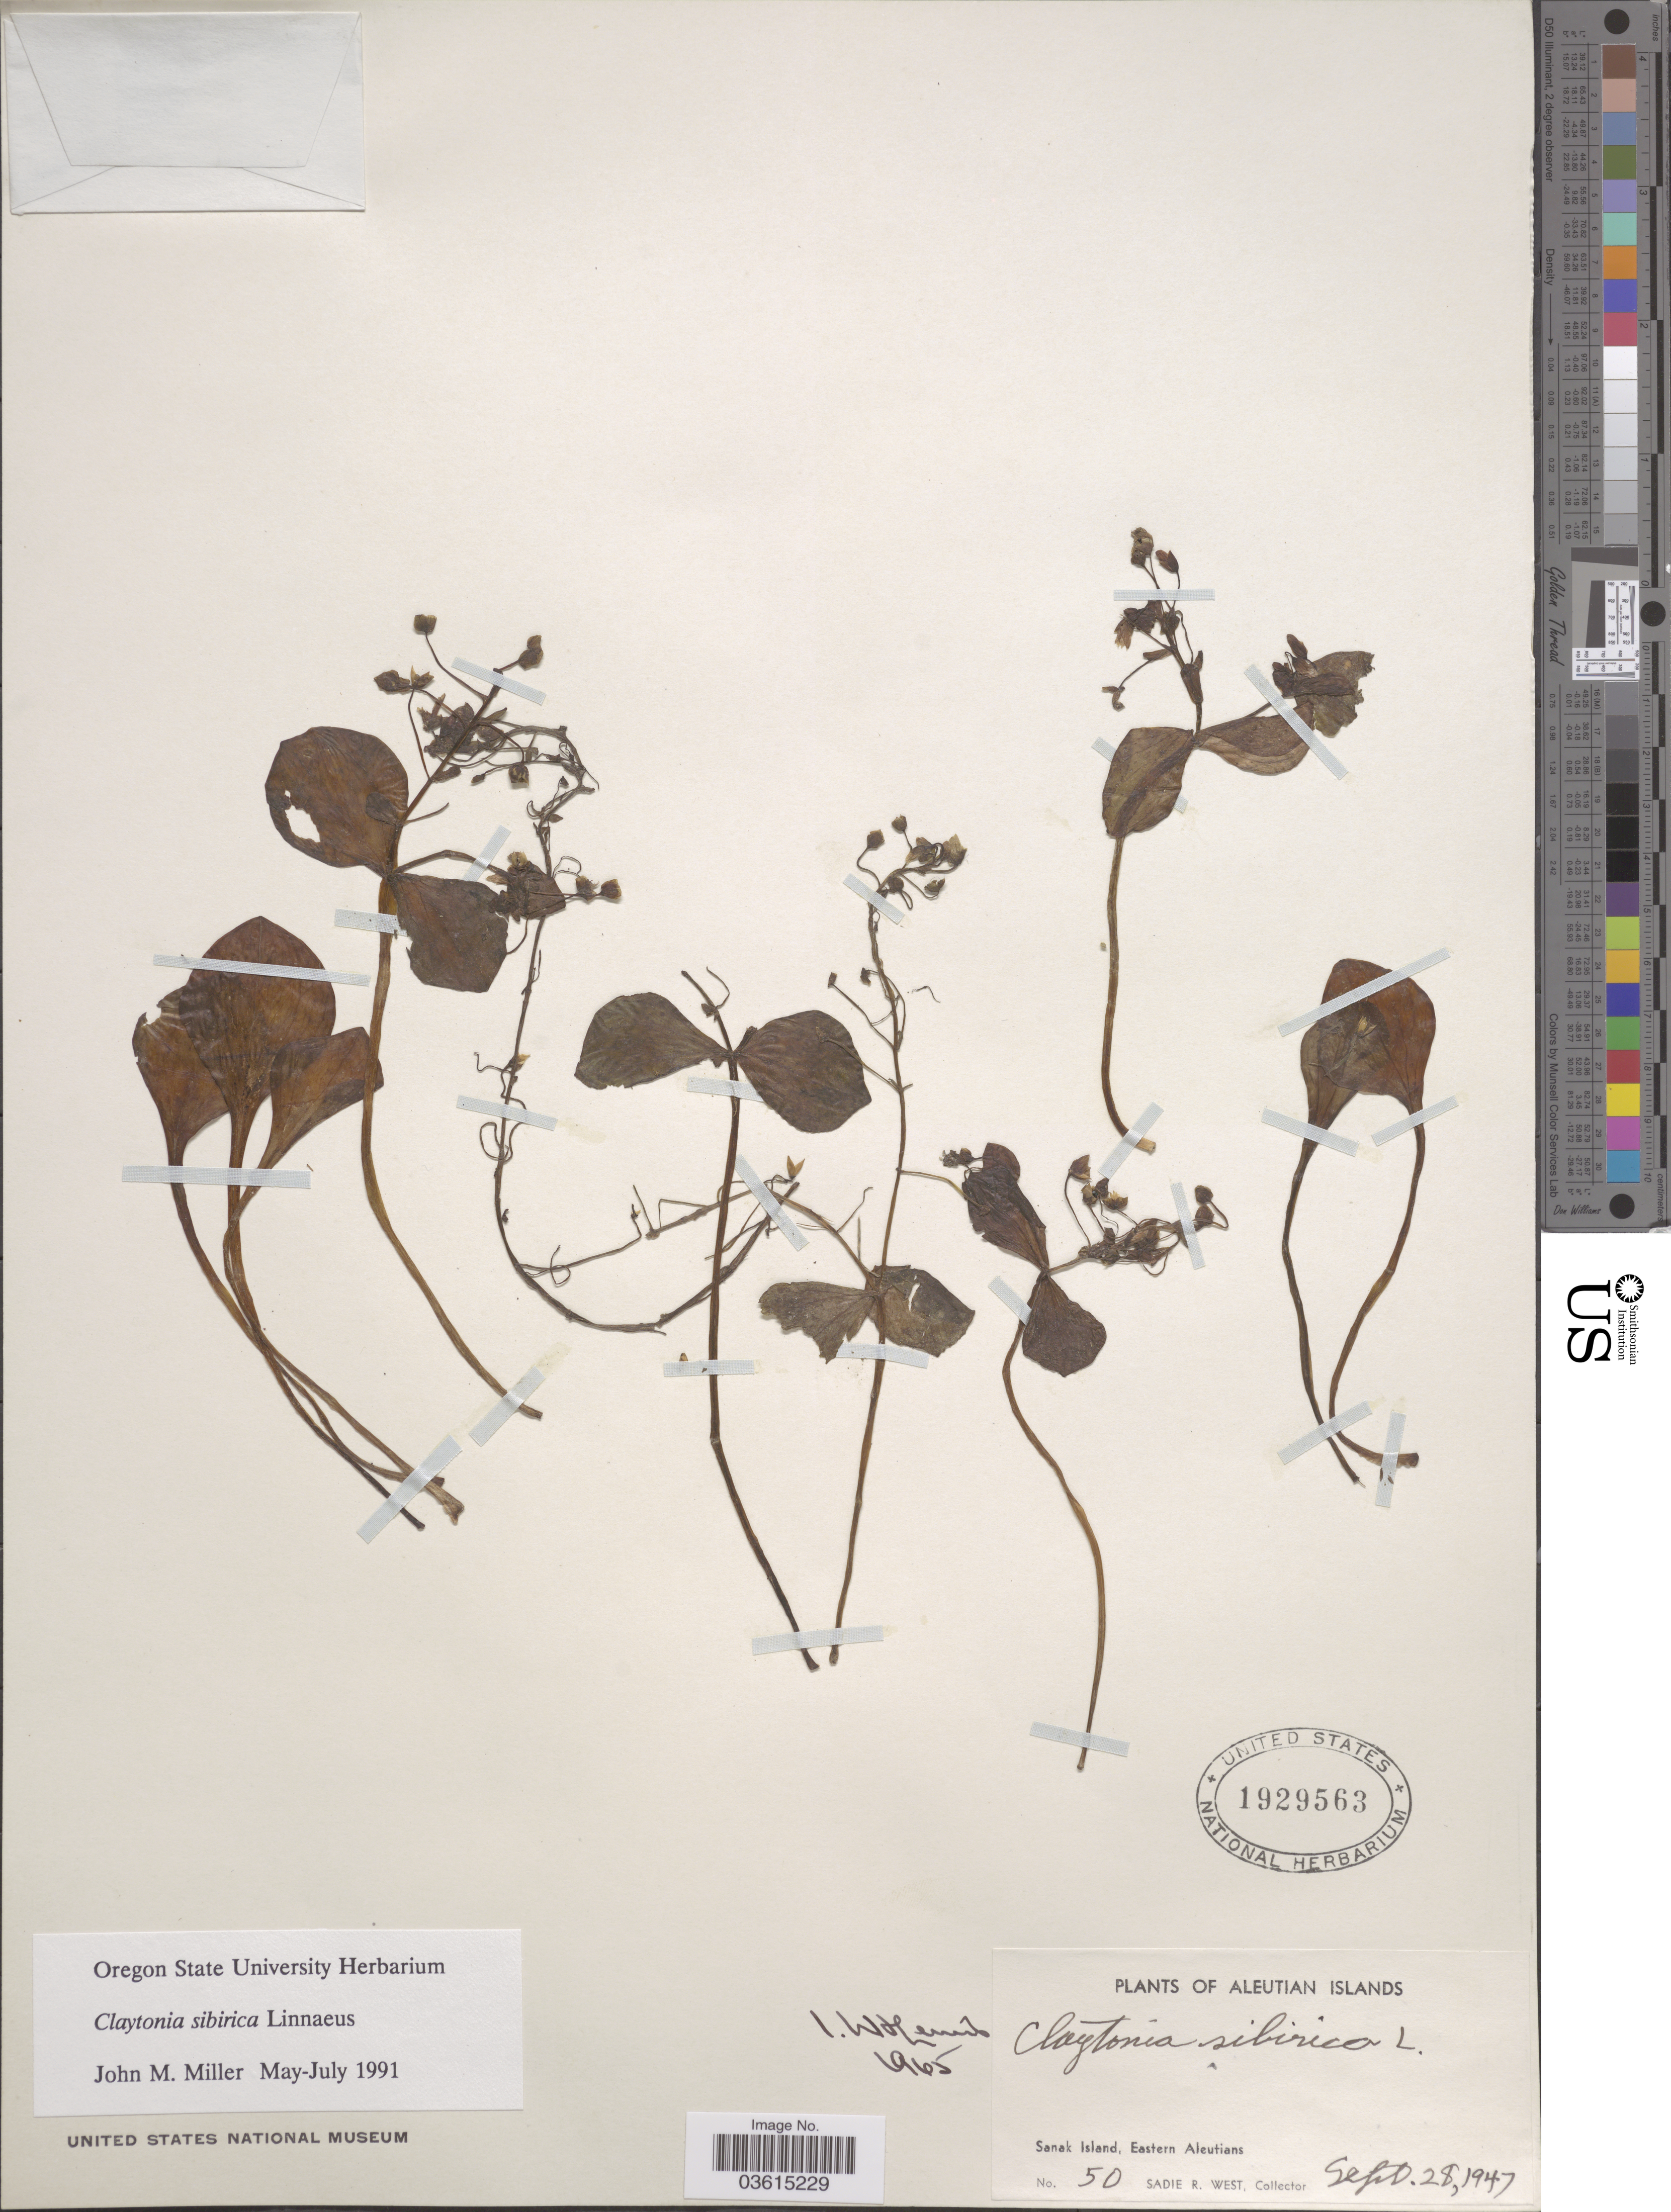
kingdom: Plantae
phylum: Tracheophyta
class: Magnoliopsida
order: Caryophyllales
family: Montiaceae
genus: Claytonia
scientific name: Claytonia sibirica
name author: L.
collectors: S. R. West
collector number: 50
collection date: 1947-09-28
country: United States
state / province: Alaska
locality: Aleutian Islands. Sanak Island, Eastern Aleutians.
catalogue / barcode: US 1929563